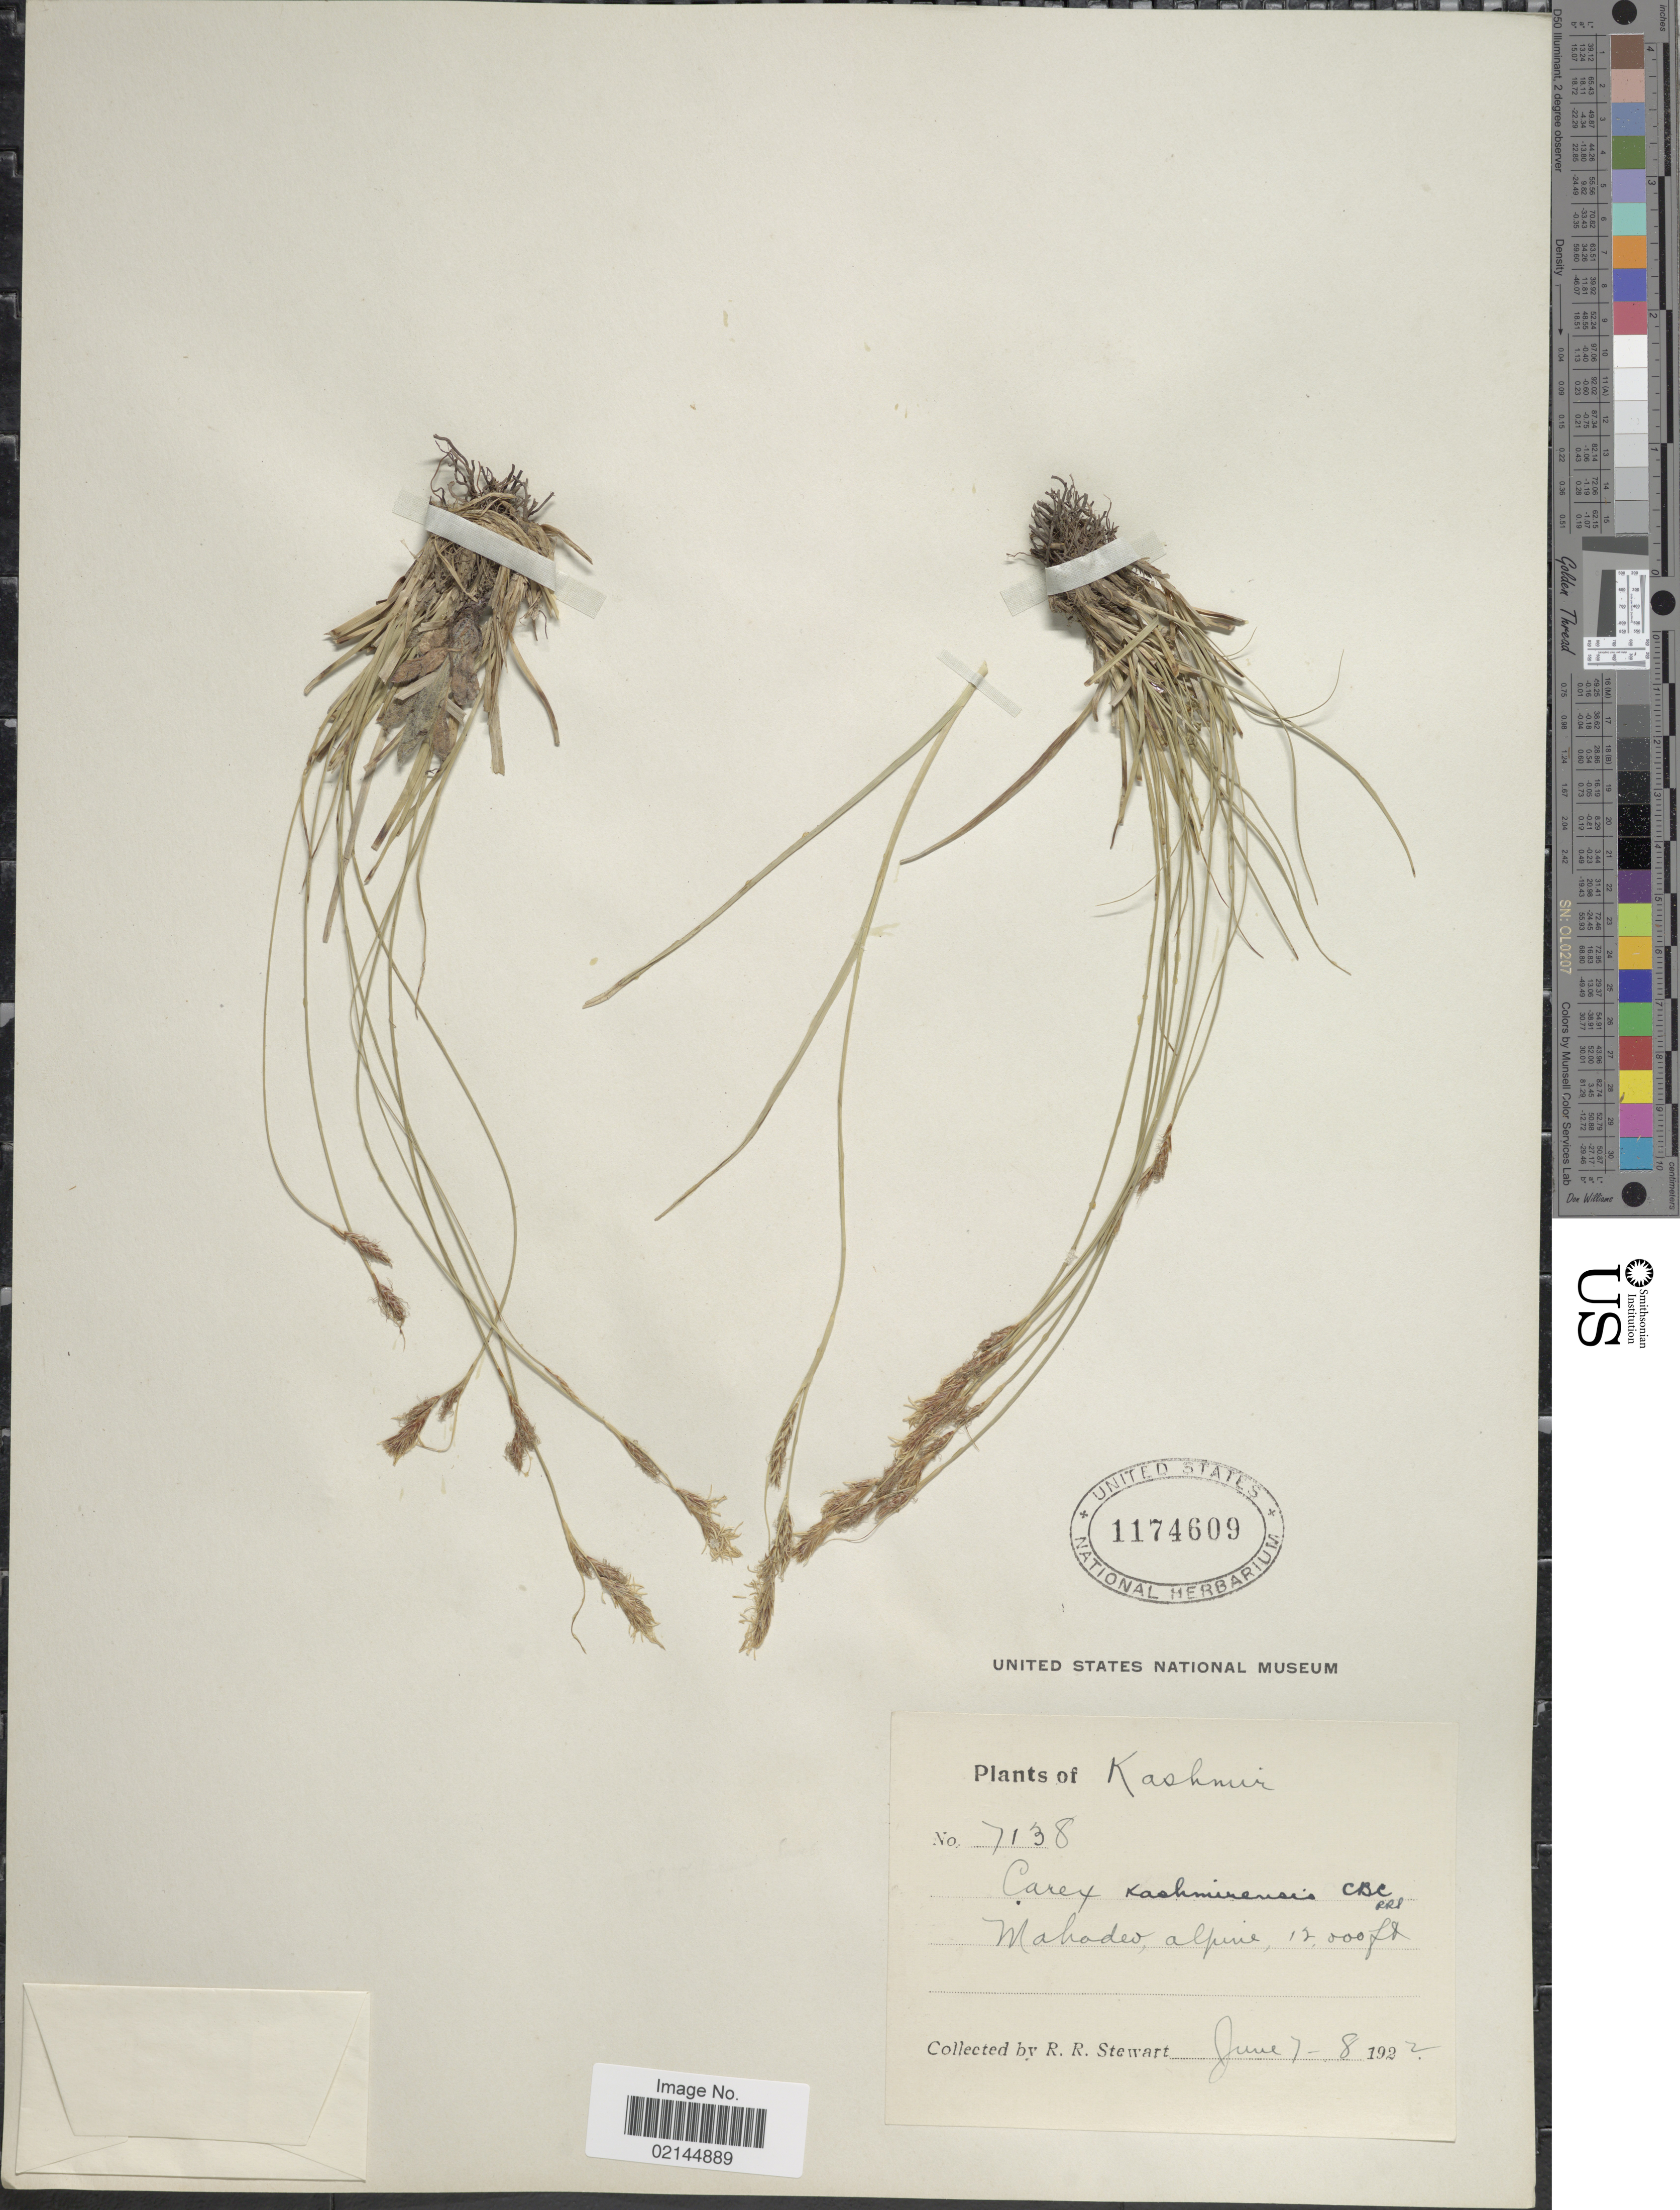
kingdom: Plantae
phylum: Tracheophyta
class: Liliopsida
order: Poales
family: Cyperaceae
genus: Carex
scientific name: Carex kashmirensis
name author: C.B. Clarke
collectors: R. R. Stewart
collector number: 7138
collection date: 1922-06-07/1922-06-08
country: India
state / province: Jammu and Kashmir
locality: Mahadeo, alpine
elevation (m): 3658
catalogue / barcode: US 1174609